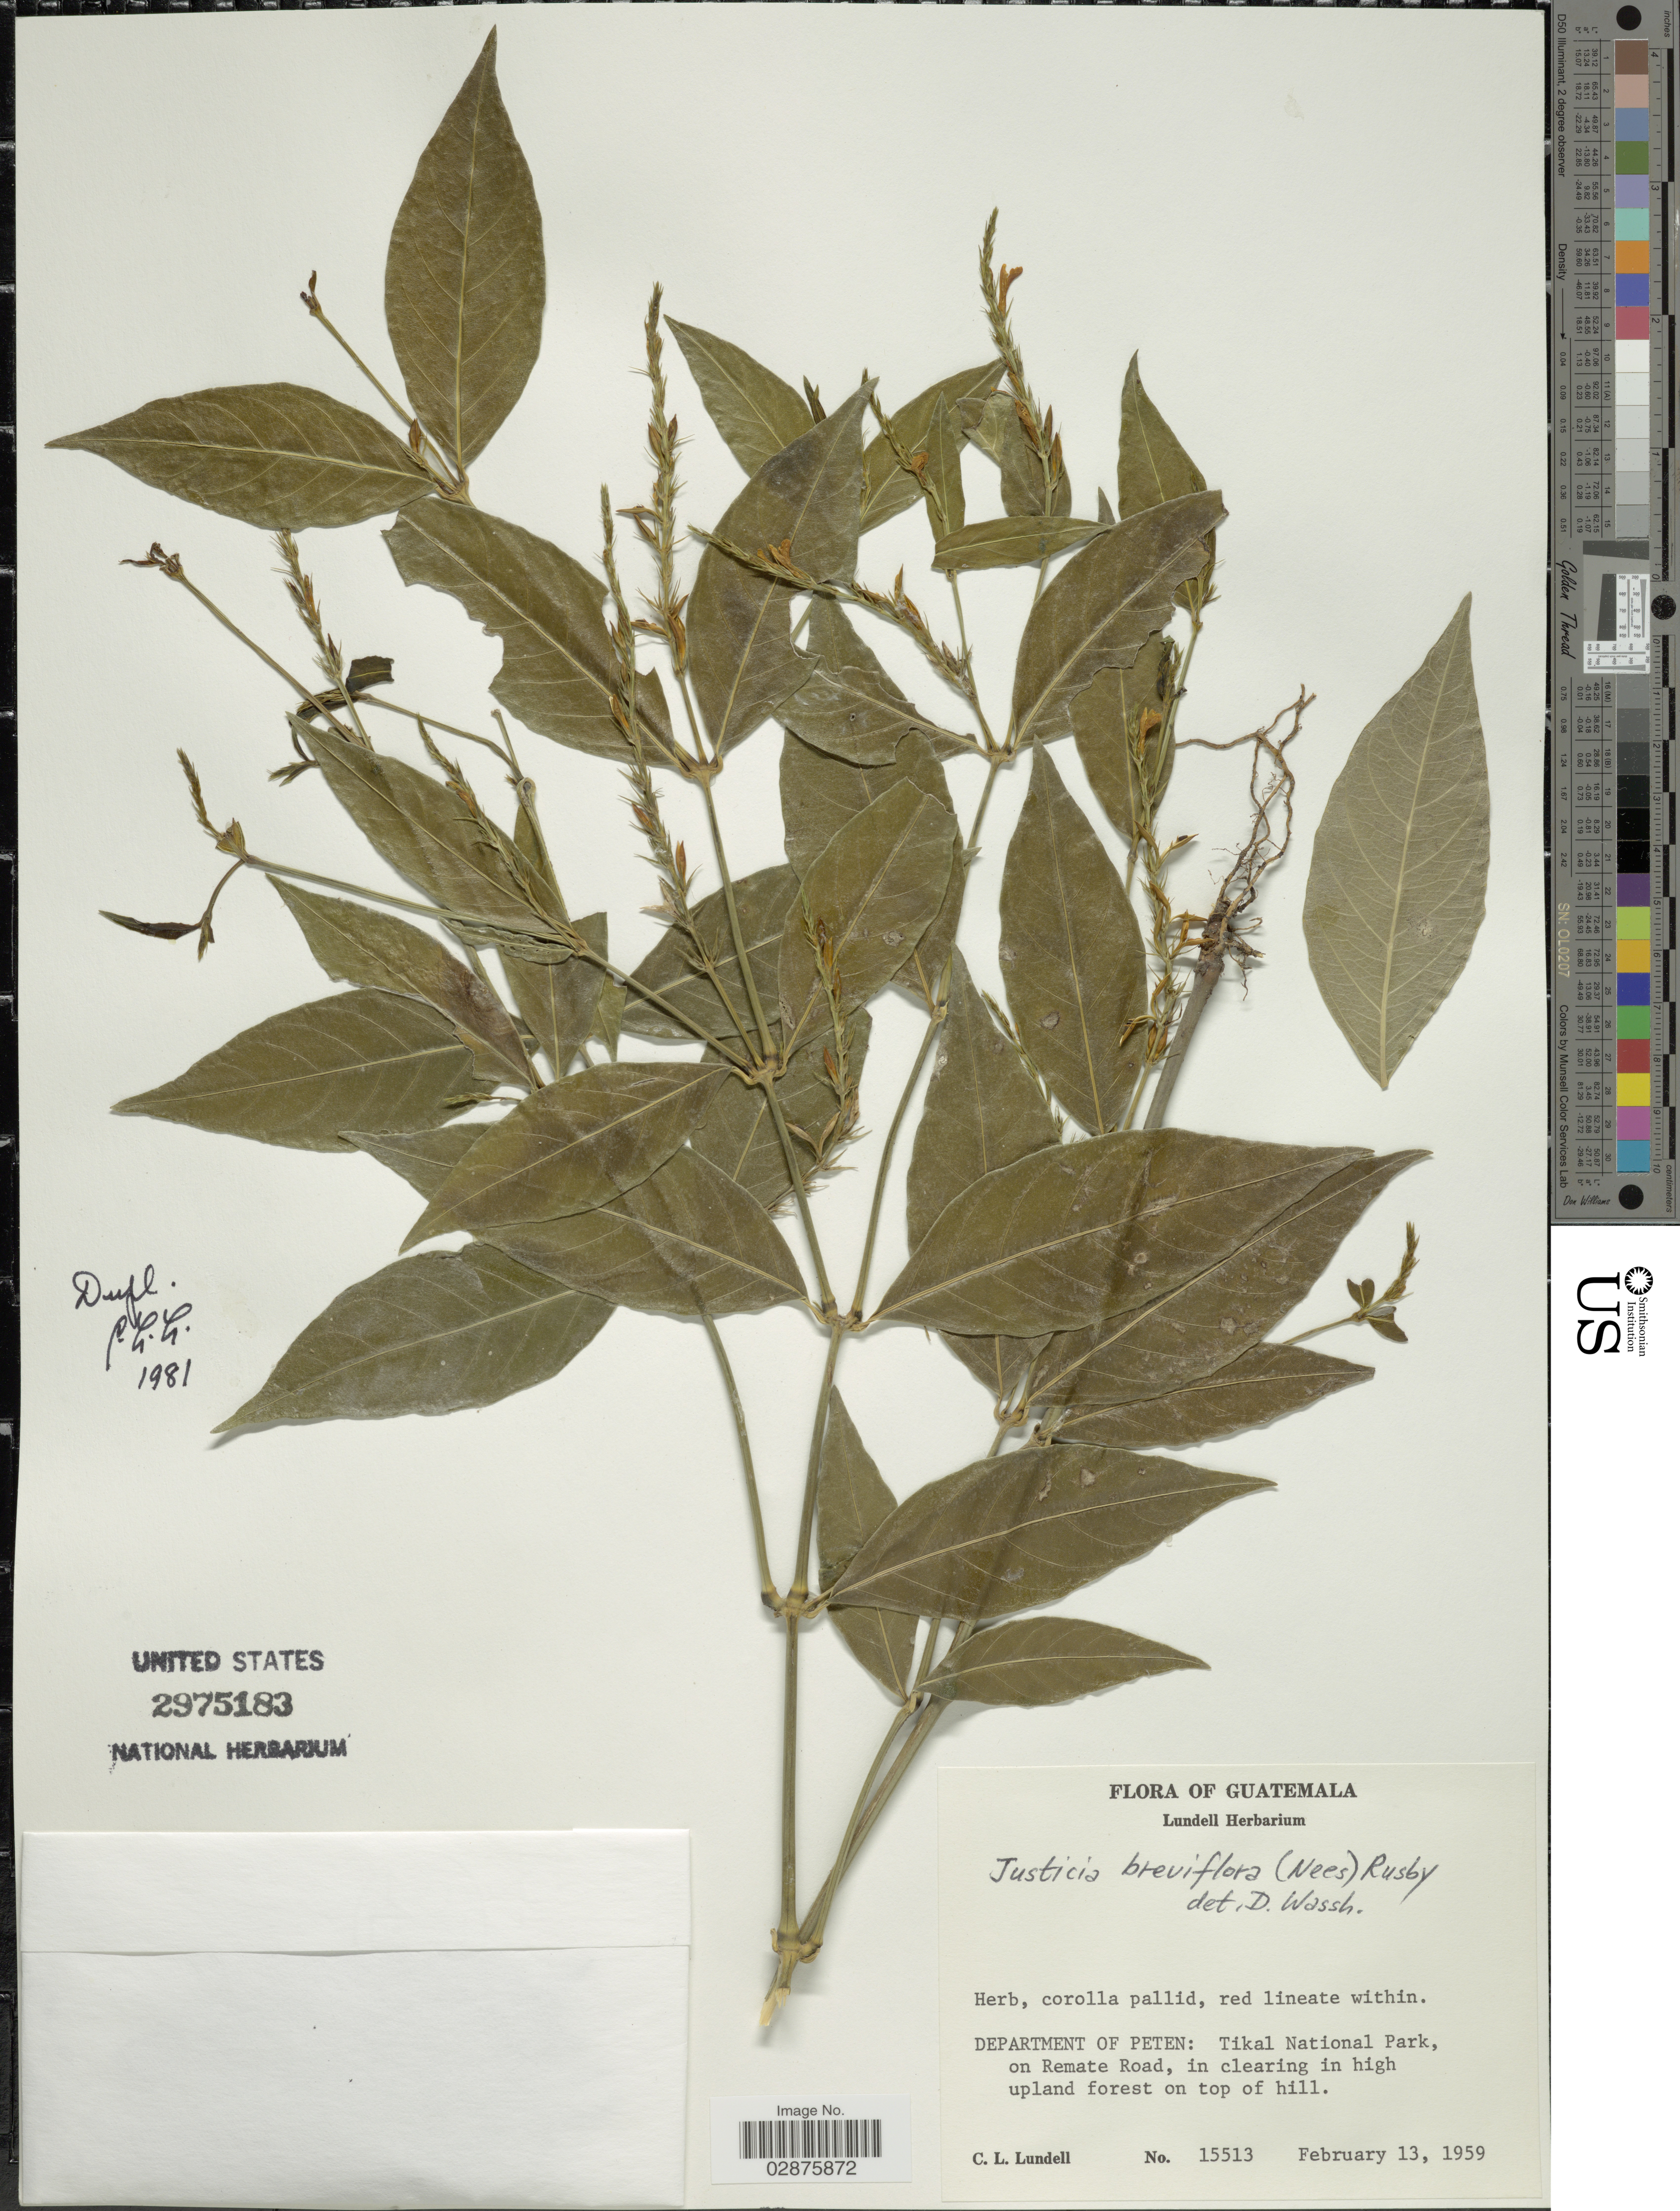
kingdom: Plantae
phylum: Tracheophyta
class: Magnoliopsida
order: Lamiales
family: Acanthaceae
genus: Justicia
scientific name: Justicia breviflora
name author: (Nees) Rusby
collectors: C. L. Lundell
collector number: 15513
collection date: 1959-02-13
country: Guatemala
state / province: El Petén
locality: Department of Peten, Tikal National Park, on Remate Road, in clearing high upland forest on top of hill.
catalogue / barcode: US 2975183